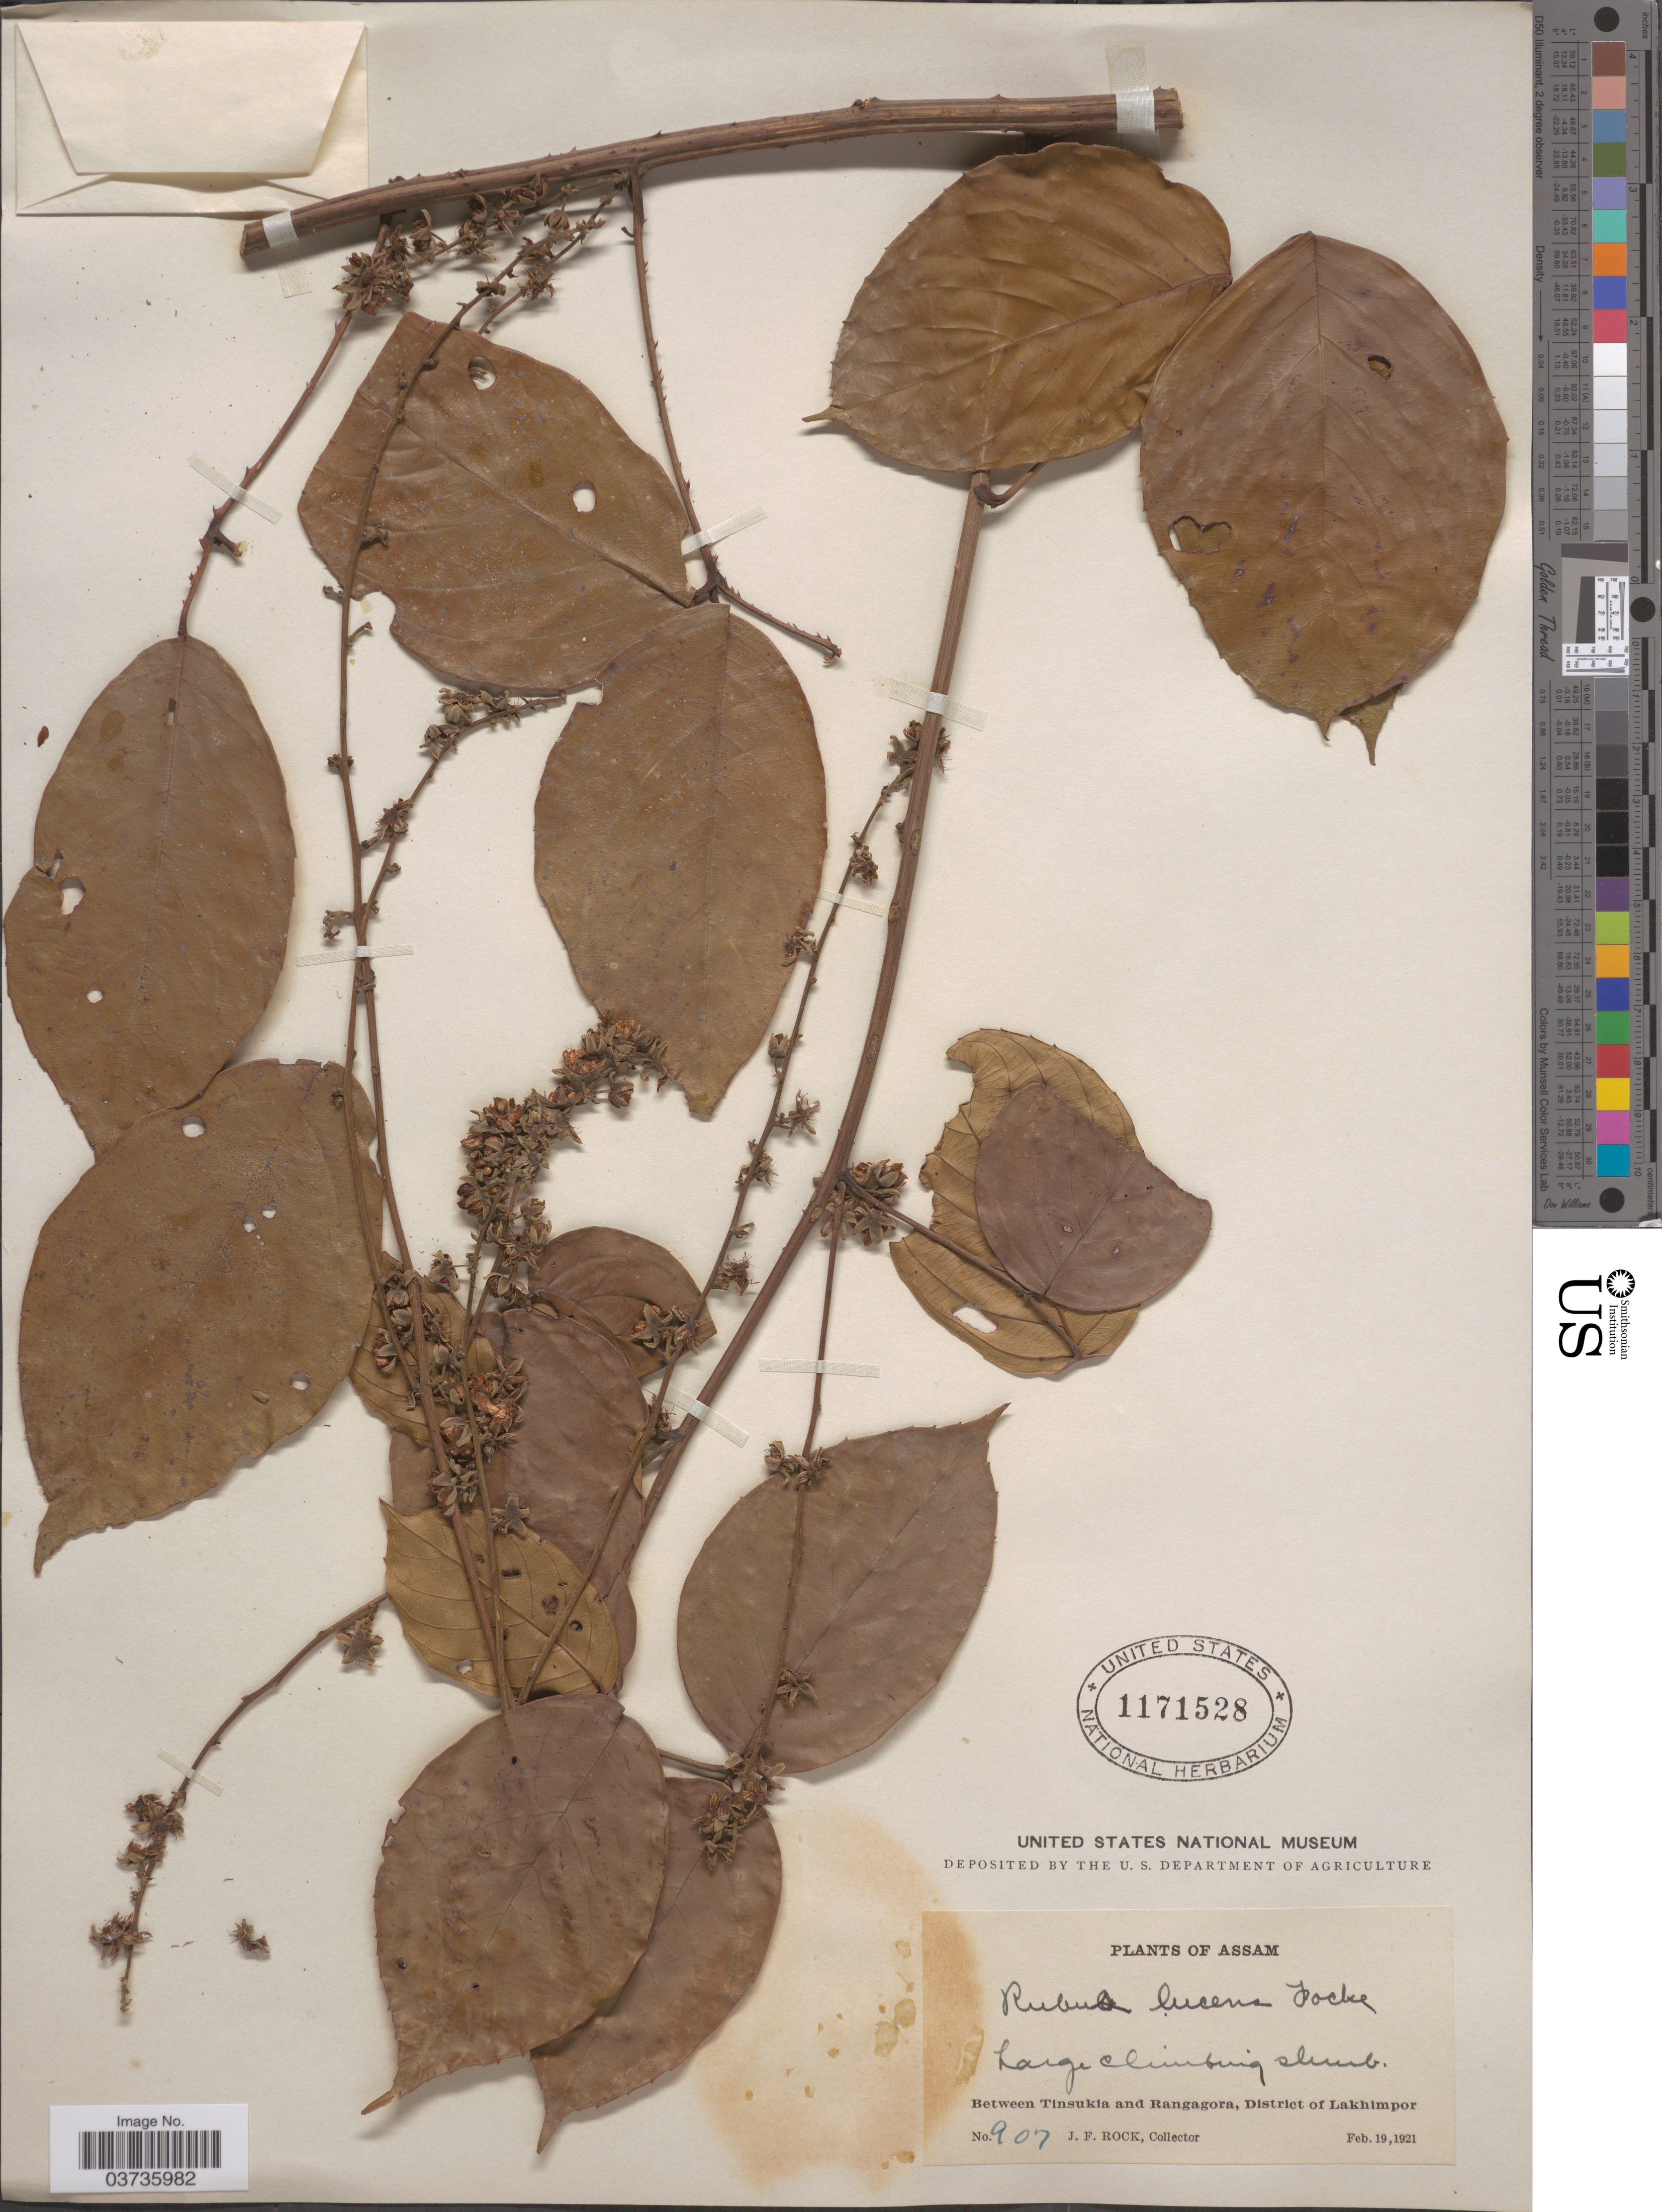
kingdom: Plantae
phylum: Tracheophyta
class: Magnoliopsida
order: Rosales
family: Rosaceae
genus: Rubus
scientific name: Rubus lucens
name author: Focke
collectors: J. Rock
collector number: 907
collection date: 1921-02-19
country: India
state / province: Assam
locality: Between Tinsukia and Rangagora, District of Lakhimpor.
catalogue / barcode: US 1171528